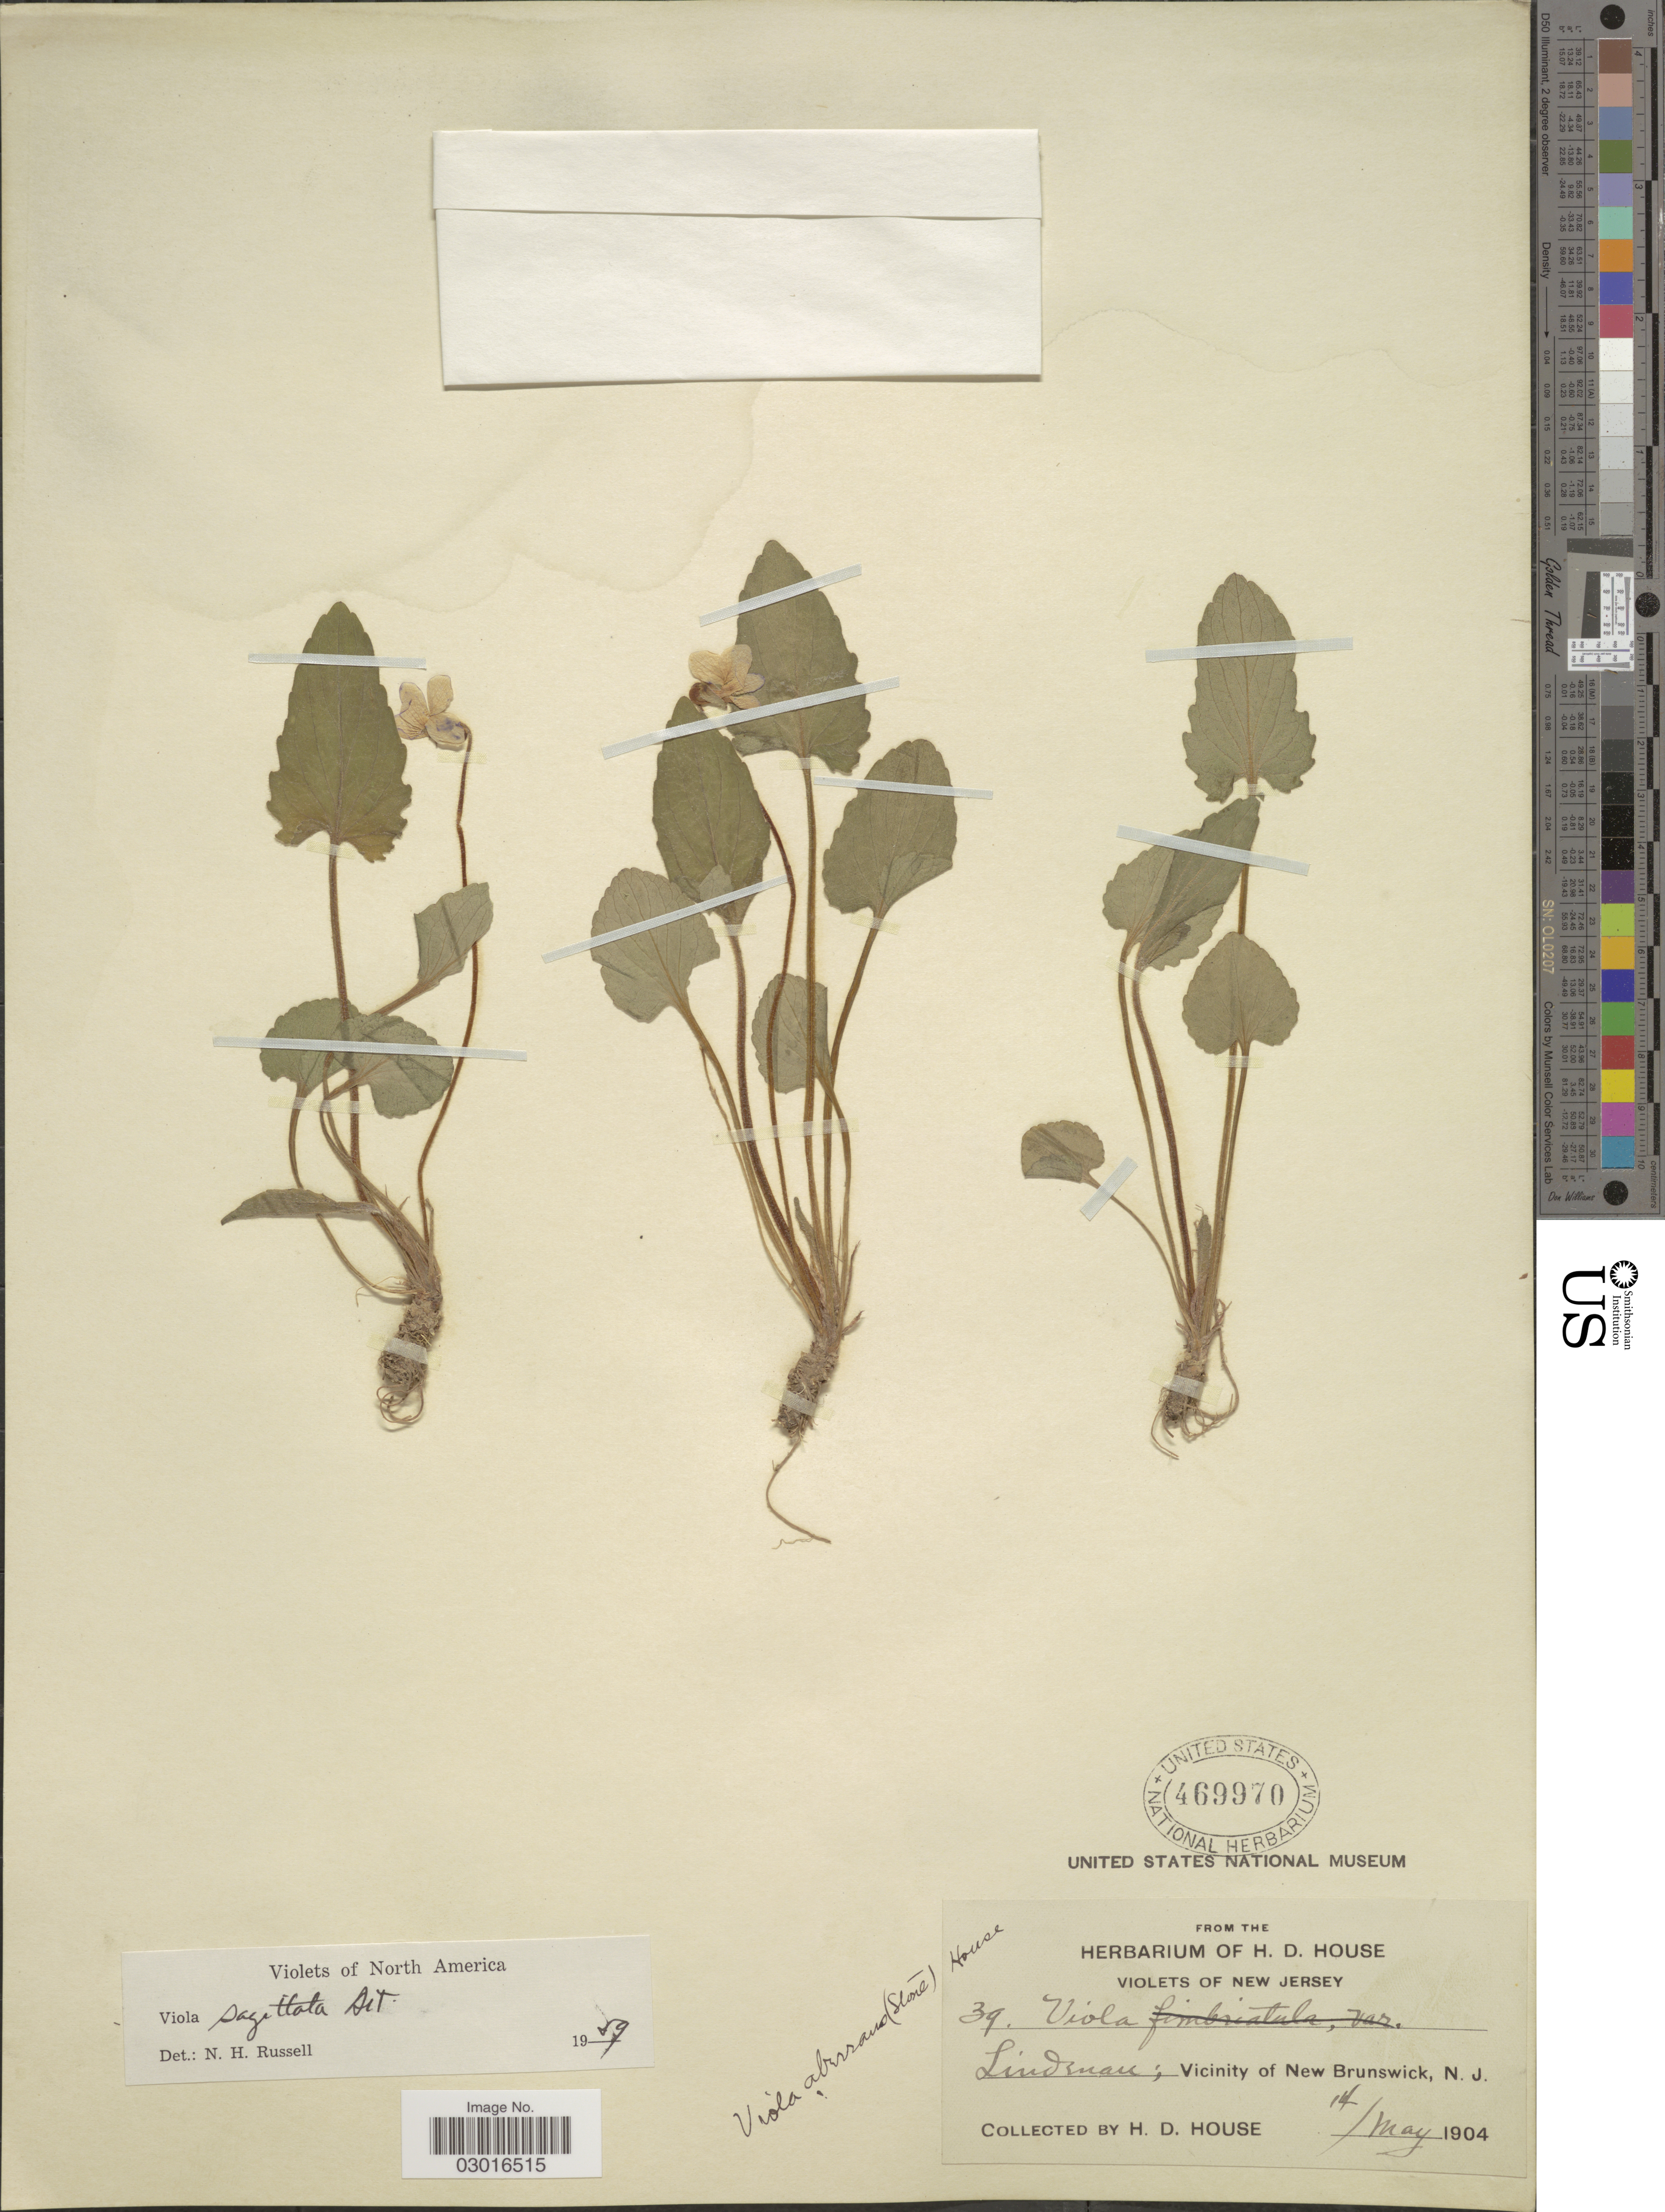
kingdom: Plantae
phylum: Tracheophyta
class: Magnoliopsida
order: Malpighiales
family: Violaceae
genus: Viola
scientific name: Viola sagittata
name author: Aiton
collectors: H. D. House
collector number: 39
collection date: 1904-05-14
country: United States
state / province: New Jersey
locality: Lindenau; Vicinity of New Brunswick.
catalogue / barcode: US 469970